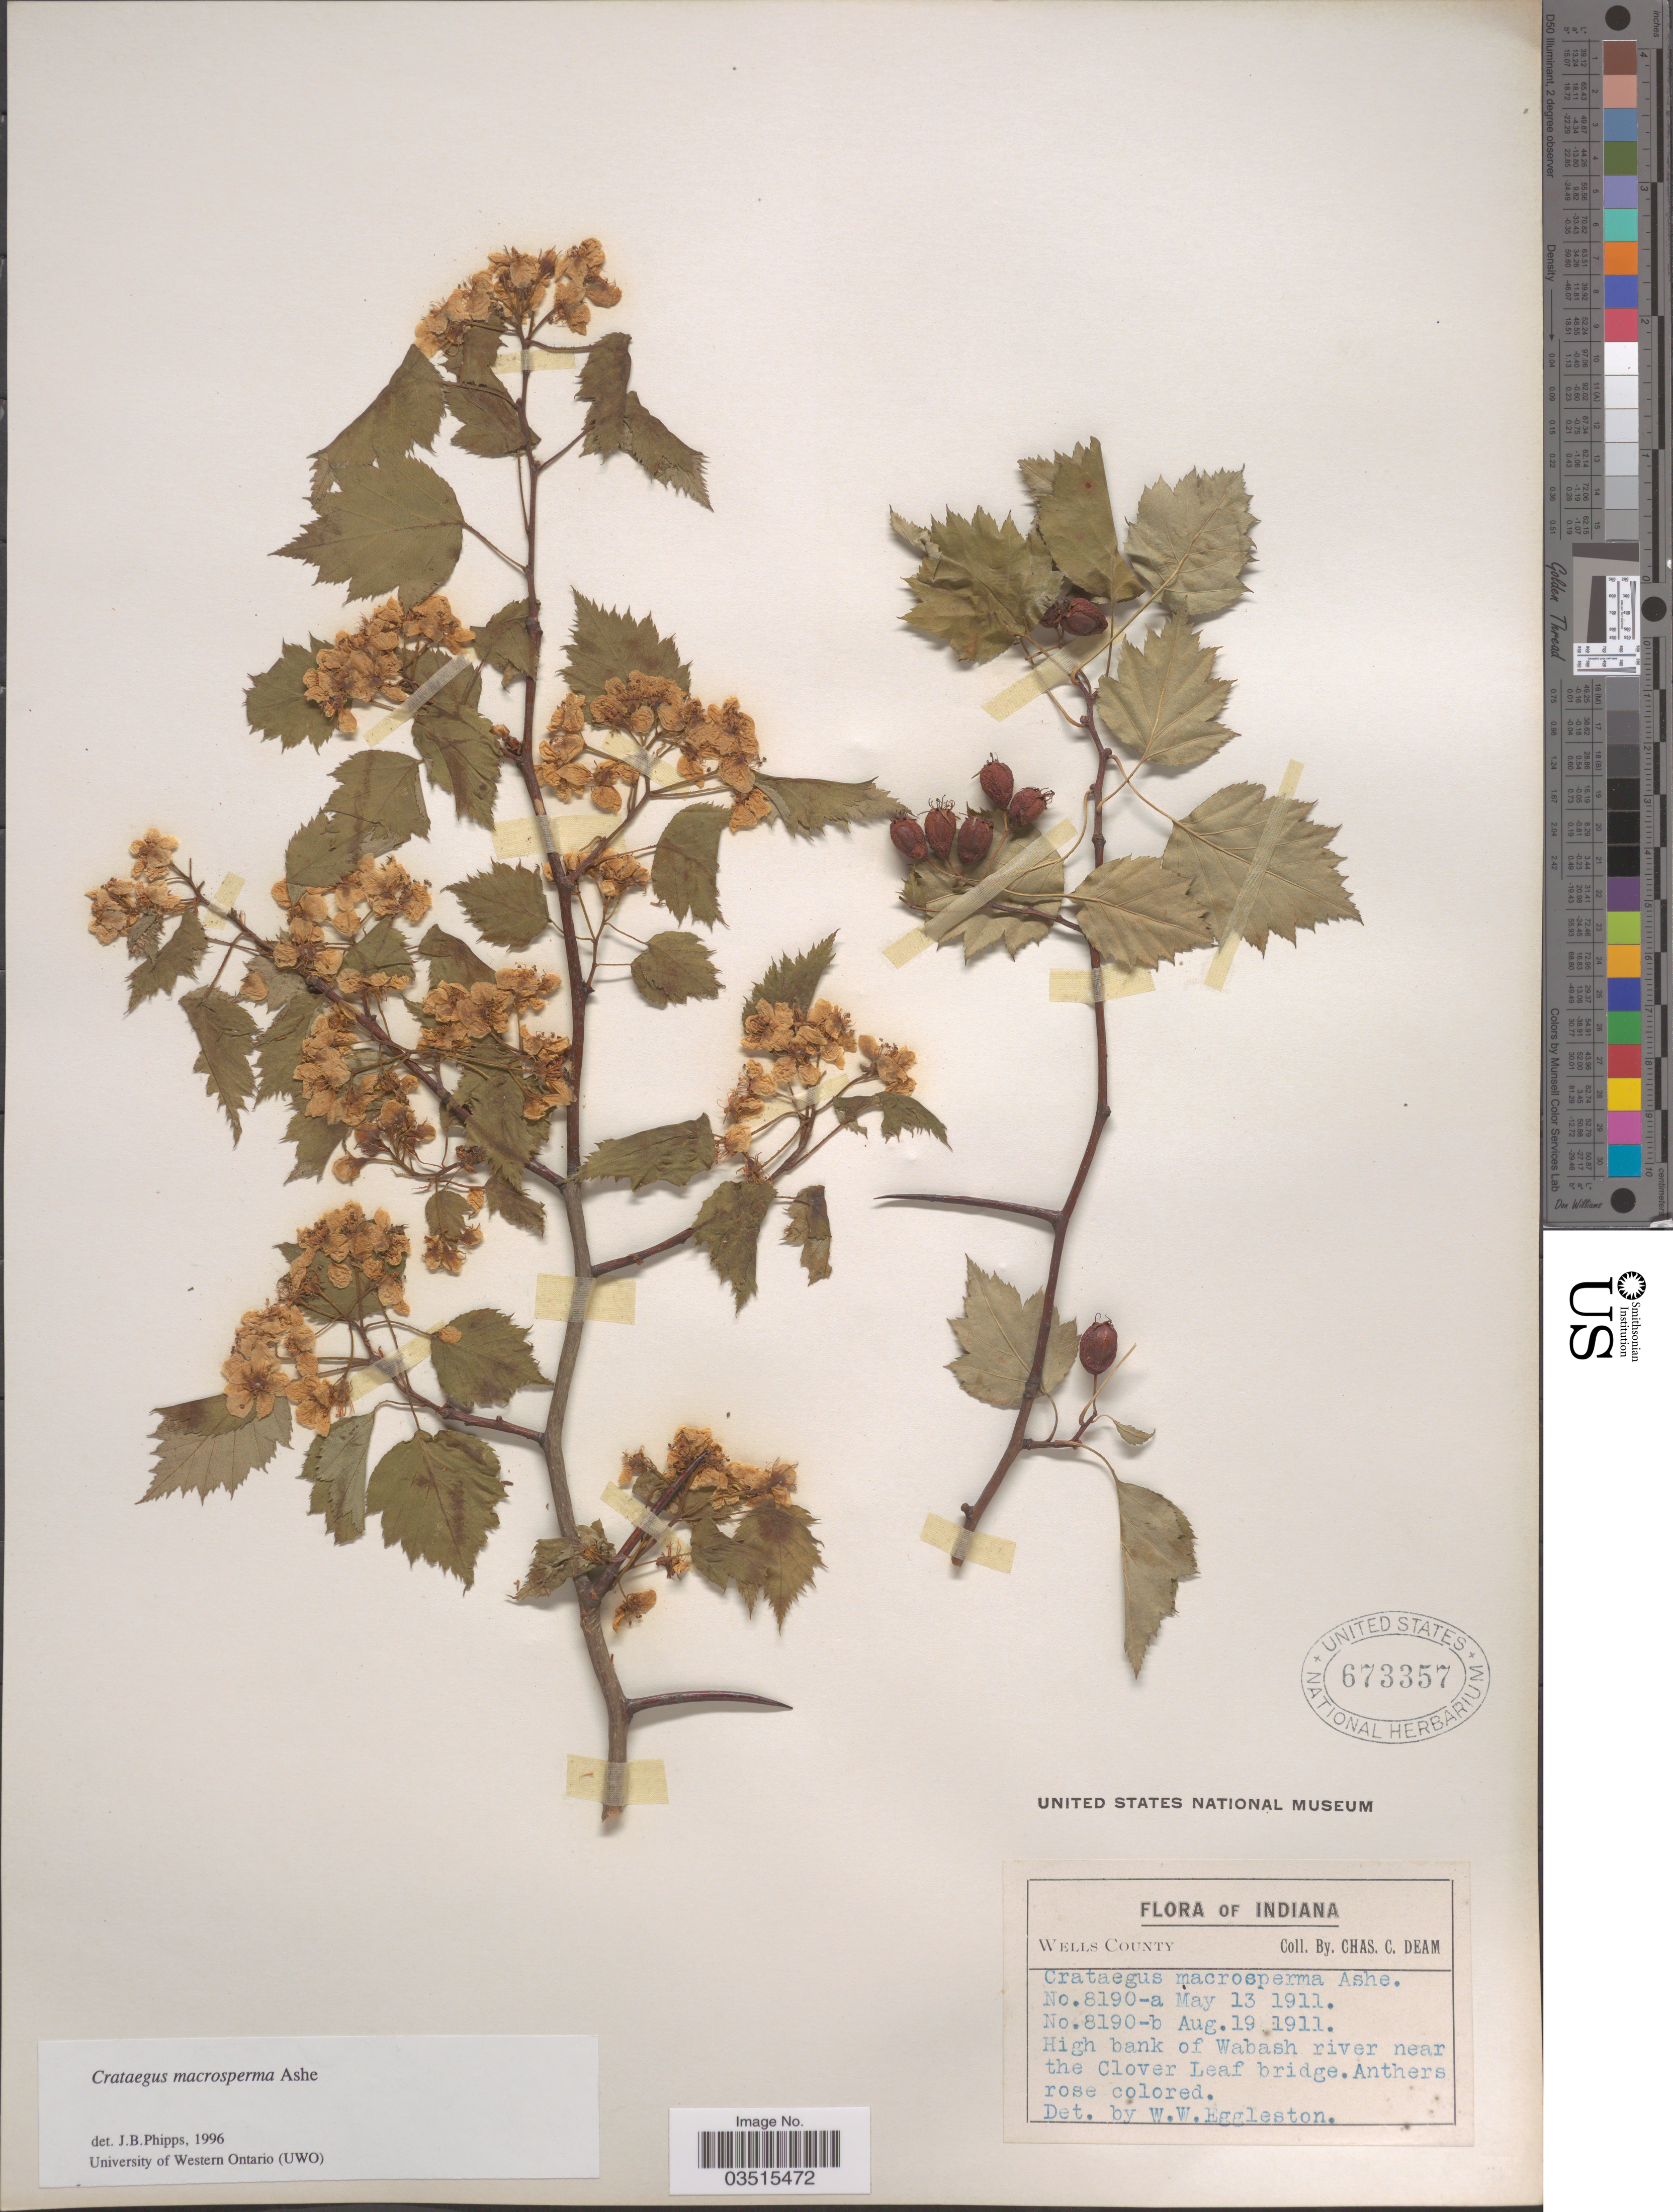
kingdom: Plantae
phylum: Tracheophyta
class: Magnoliopsida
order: Rosales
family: Rosaceae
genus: Crataegus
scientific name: Crataegus macrosperma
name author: Ashe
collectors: C. C. Deam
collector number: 8190-a/8190-b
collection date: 1911-05-13/1911-08-19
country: United States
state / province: Indiana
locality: Wells County. High bank of Wabash river near the Clover Leaf bridge.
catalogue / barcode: US 673357